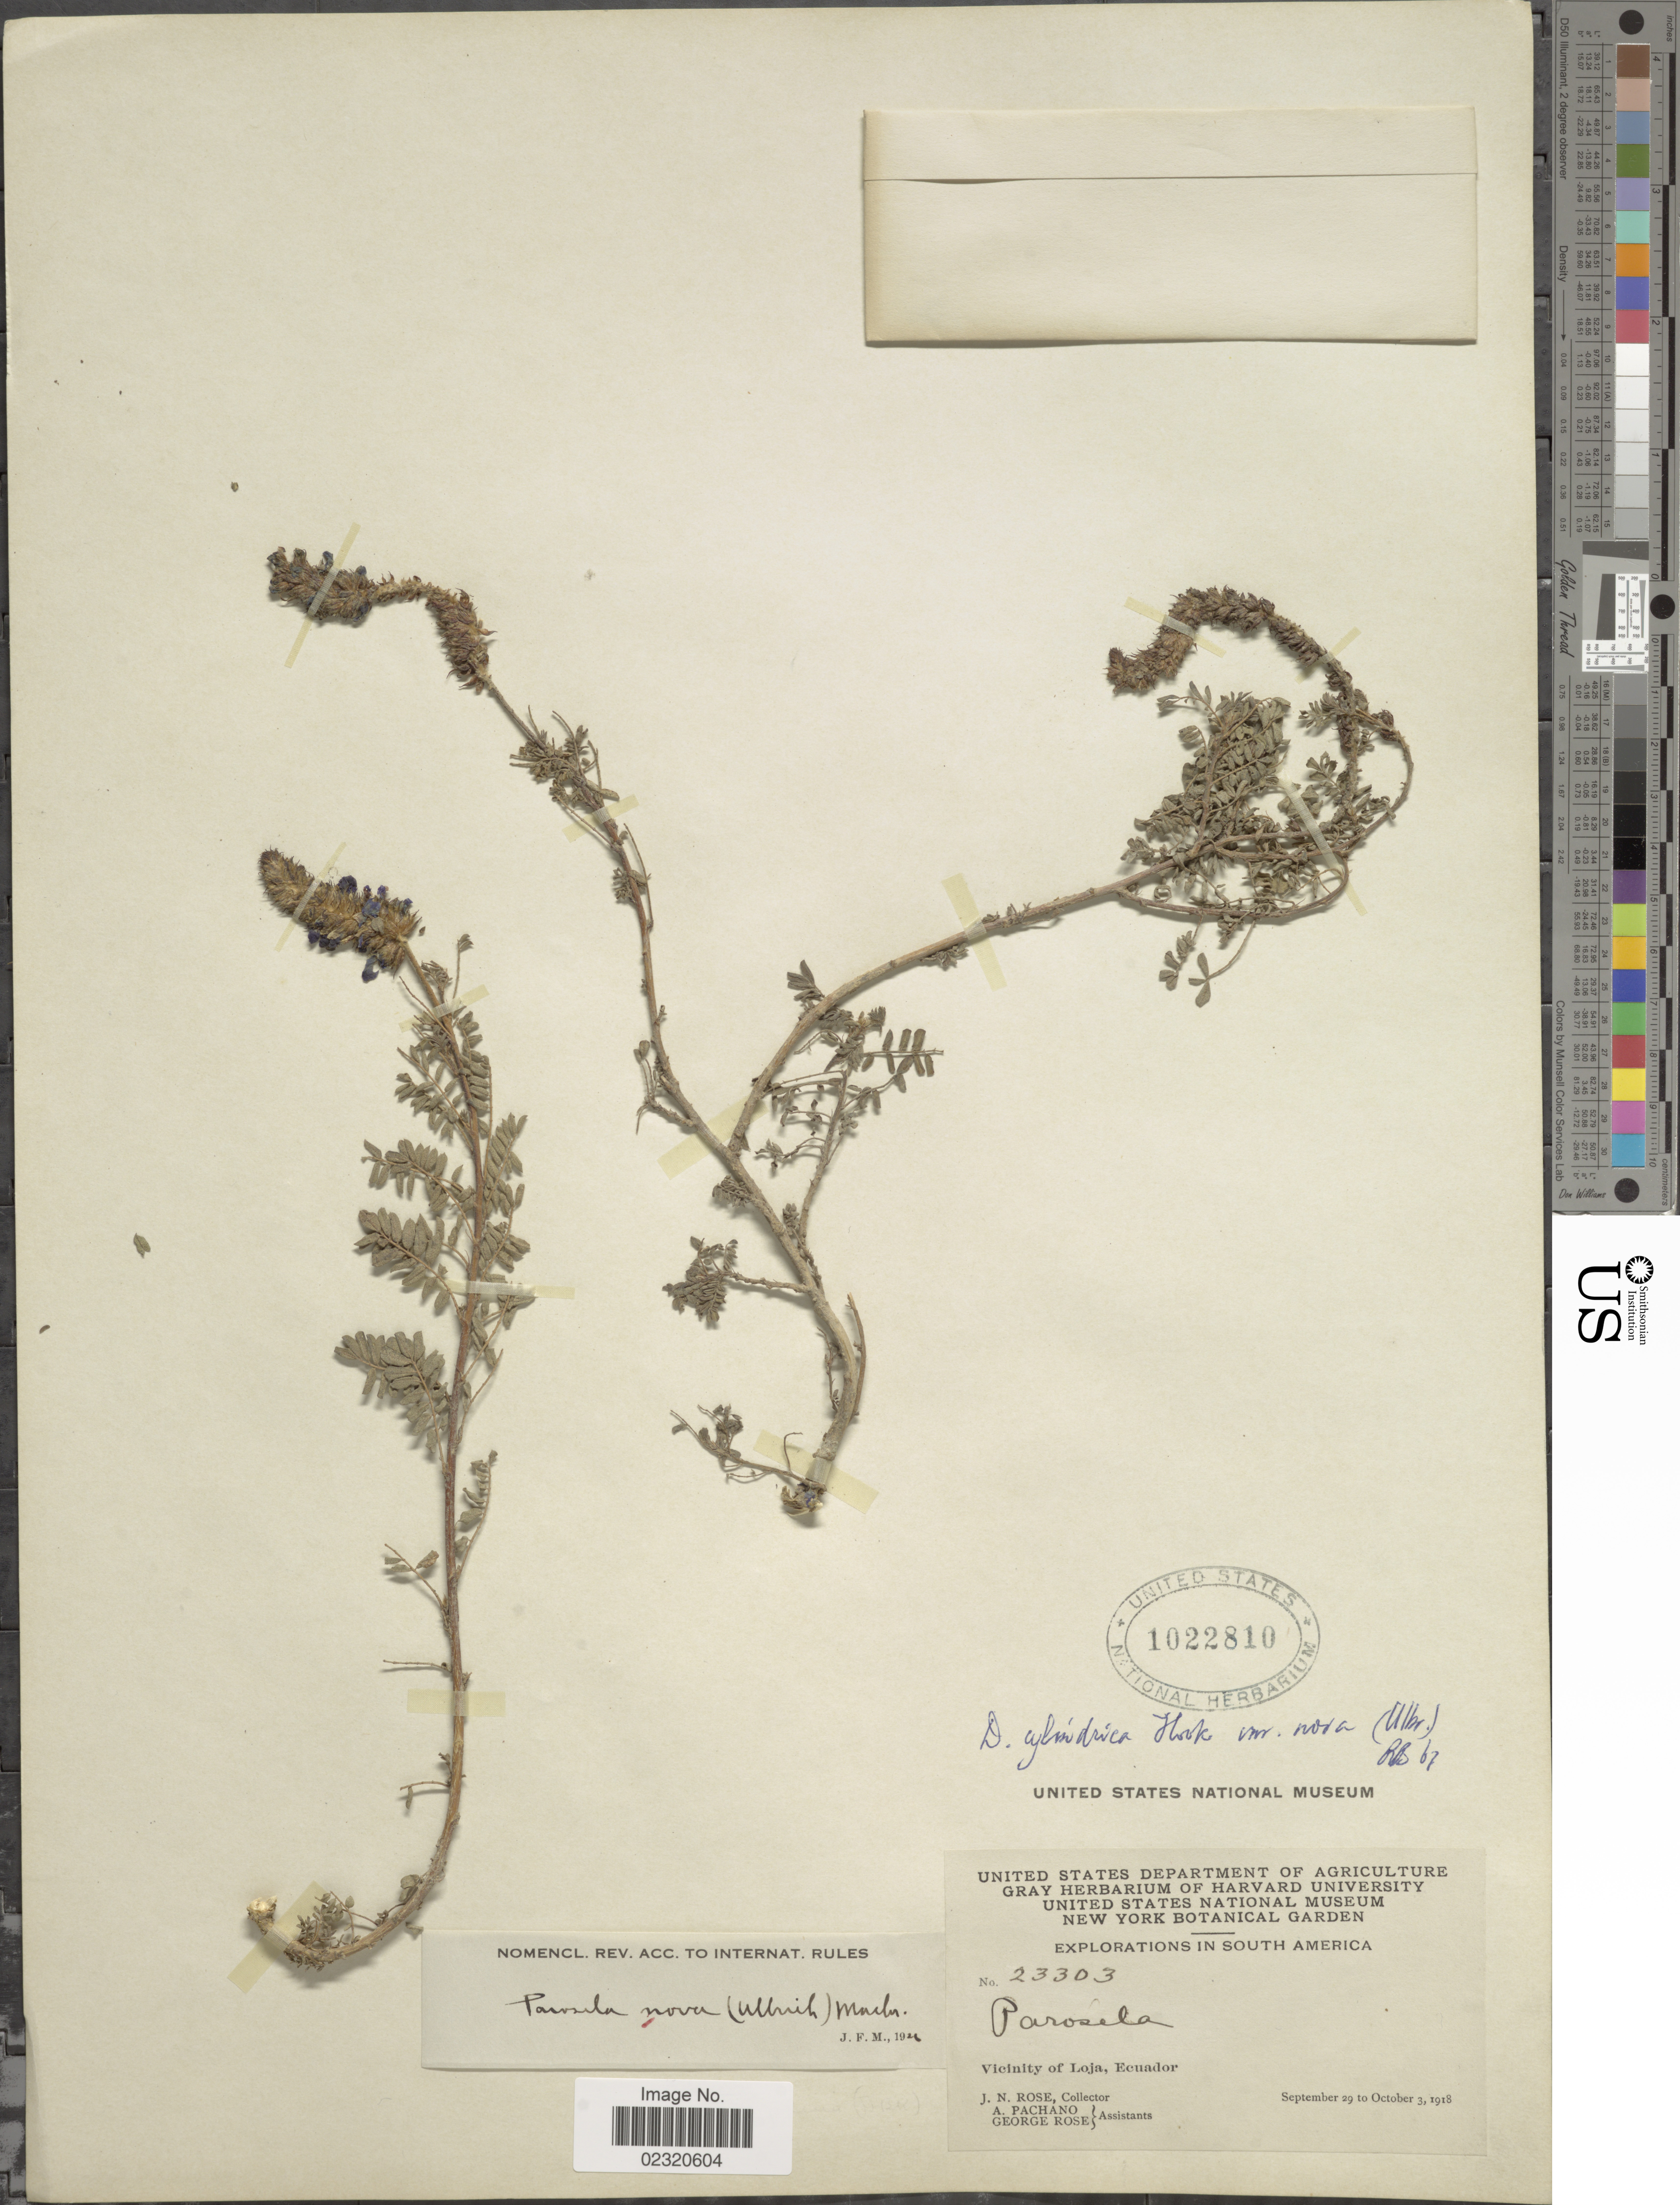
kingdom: Plantae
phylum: Tracheophyta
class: Magnoliopsida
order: Fabales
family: Fabaceae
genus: Dalea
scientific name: Dalea cylindrica var. nova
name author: (Ulbr.) Barneby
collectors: J. N. Rose, A. Pachano & G. Rose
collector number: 23303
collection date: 1918-09-29/1918-10-03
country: Ecuador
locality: Vicinity of Loja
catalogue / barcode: US 1022810